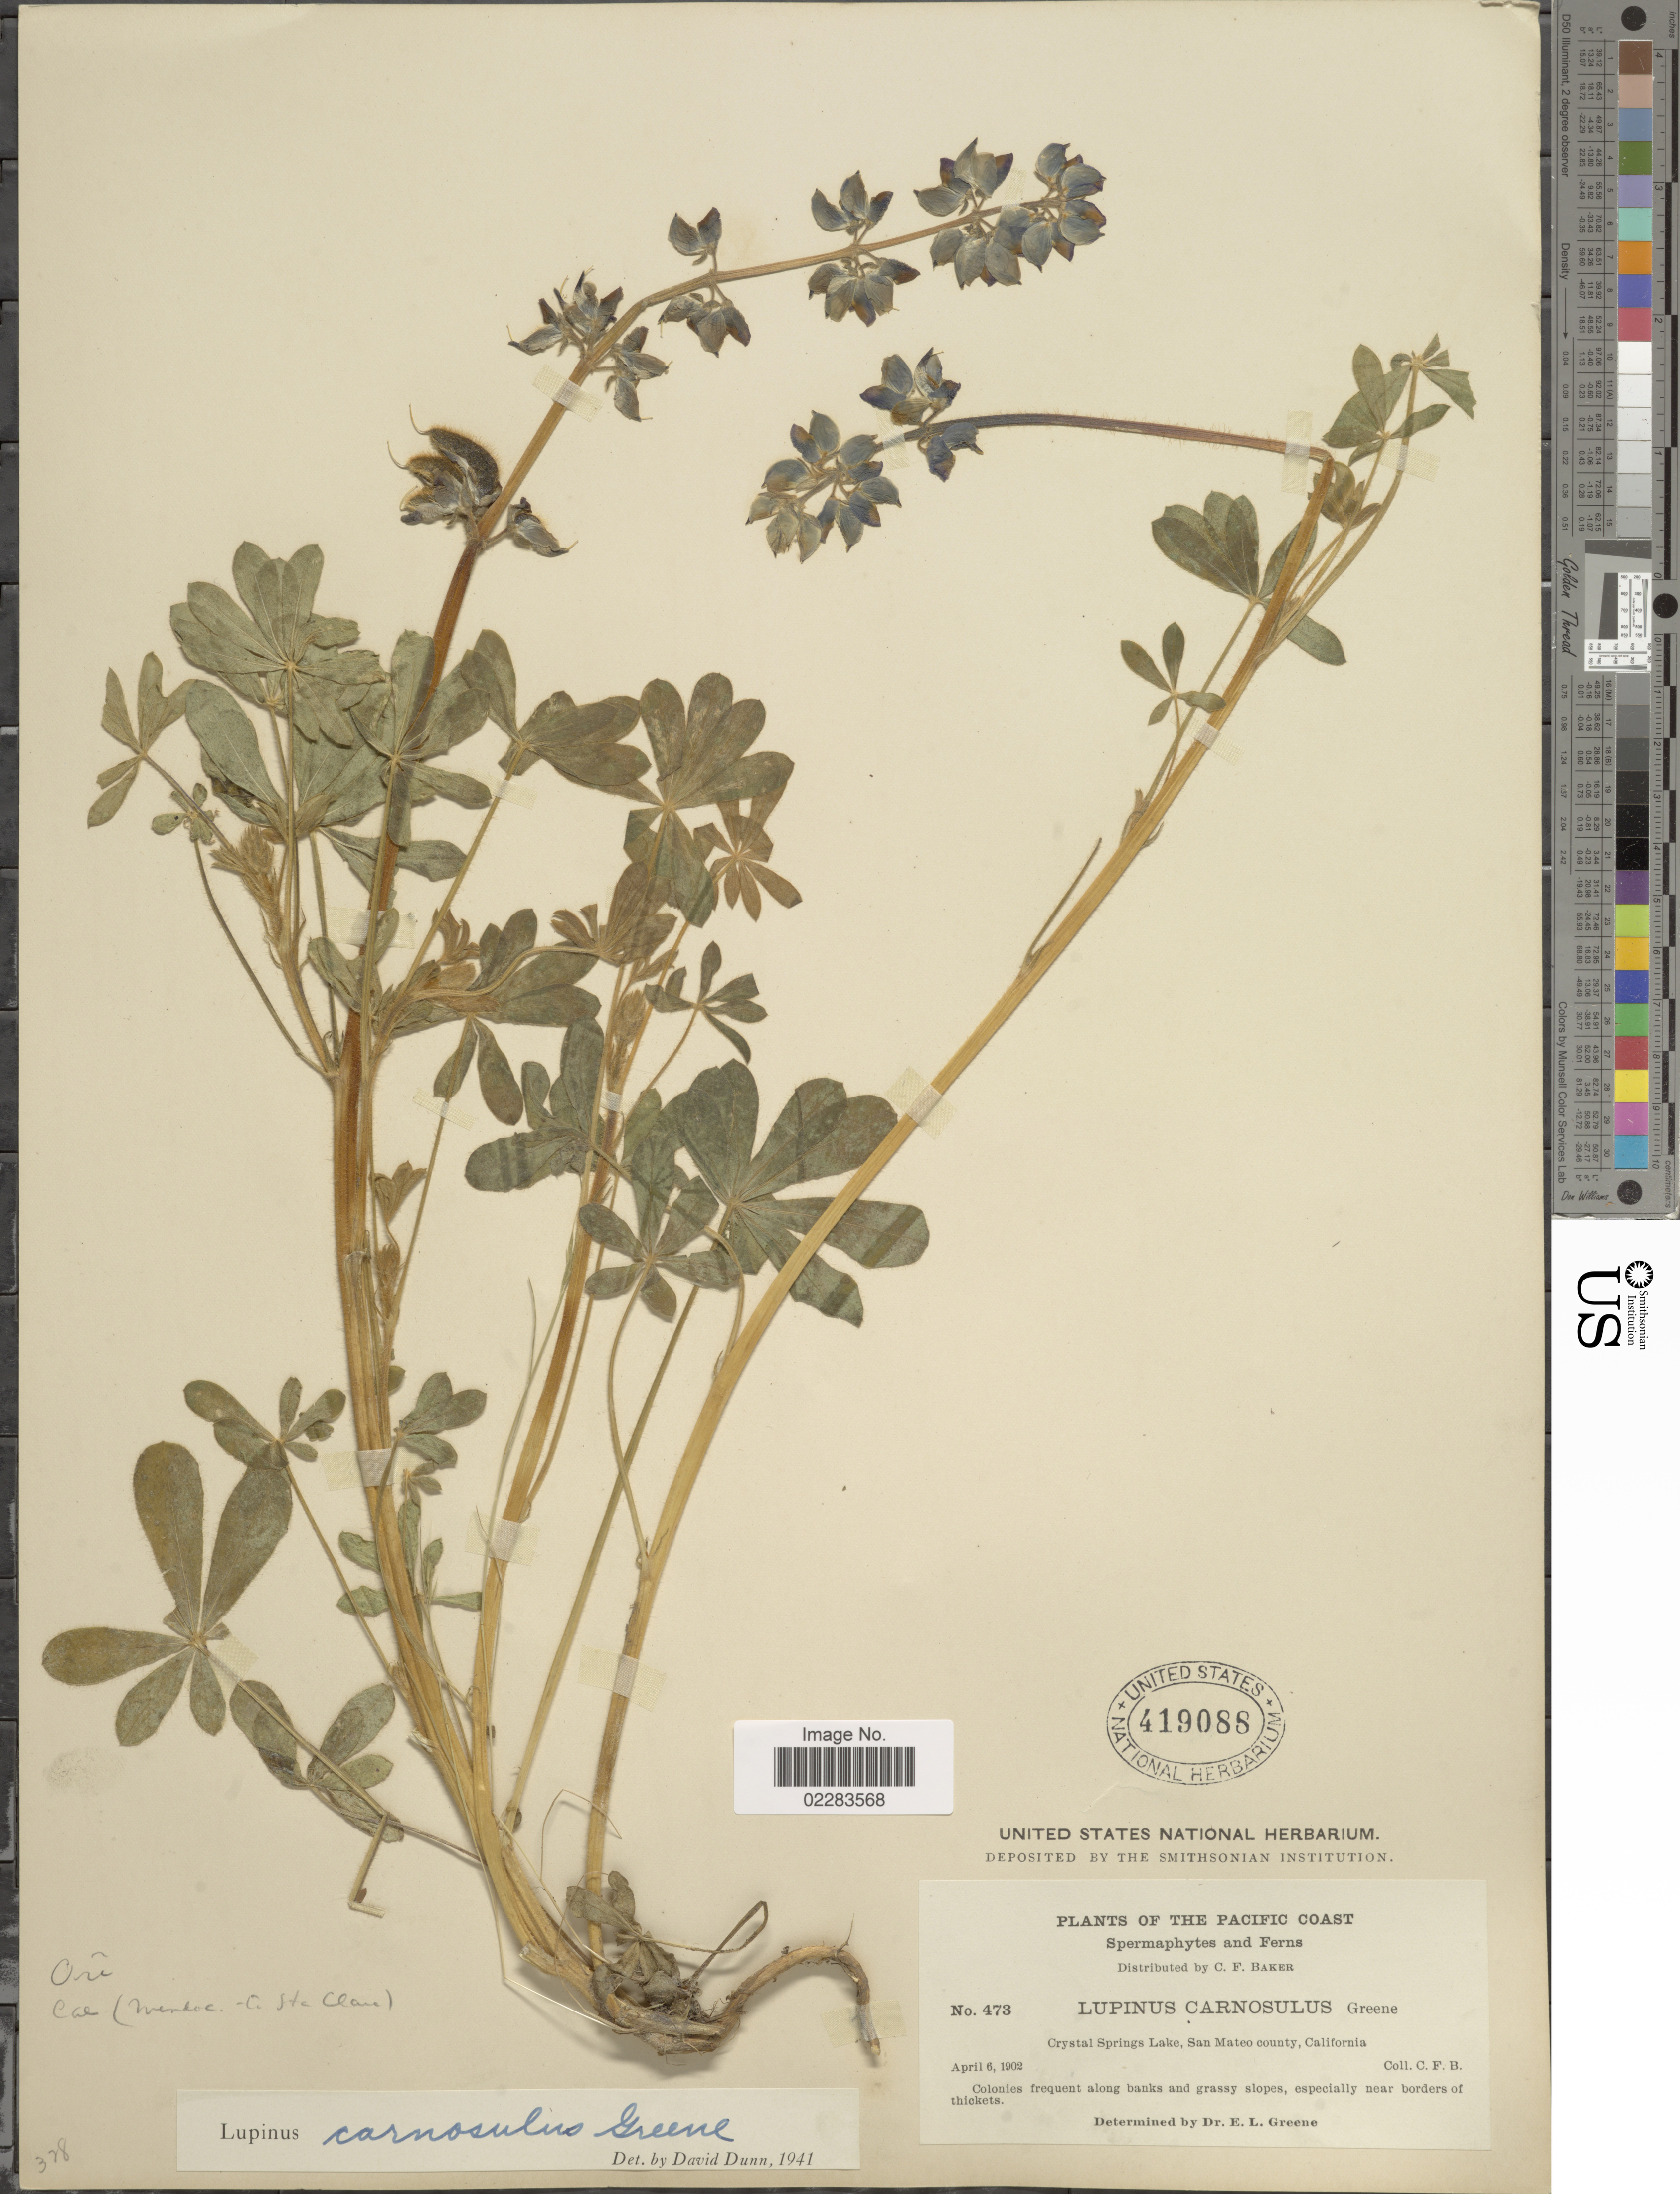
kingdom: Plantae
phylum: Tracheophyta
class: Magnoliopsida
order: Fabales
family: Fabaceae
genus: Lupinus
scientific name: Lupinus affinis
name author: J. Agardh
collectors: C. F. Baker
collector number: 473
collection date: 1902-04-06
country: United States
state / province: California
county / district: San Mateo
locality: The Pacific Coast. Crystal Springs Lake, San Mateo county.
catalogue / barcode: US 419088